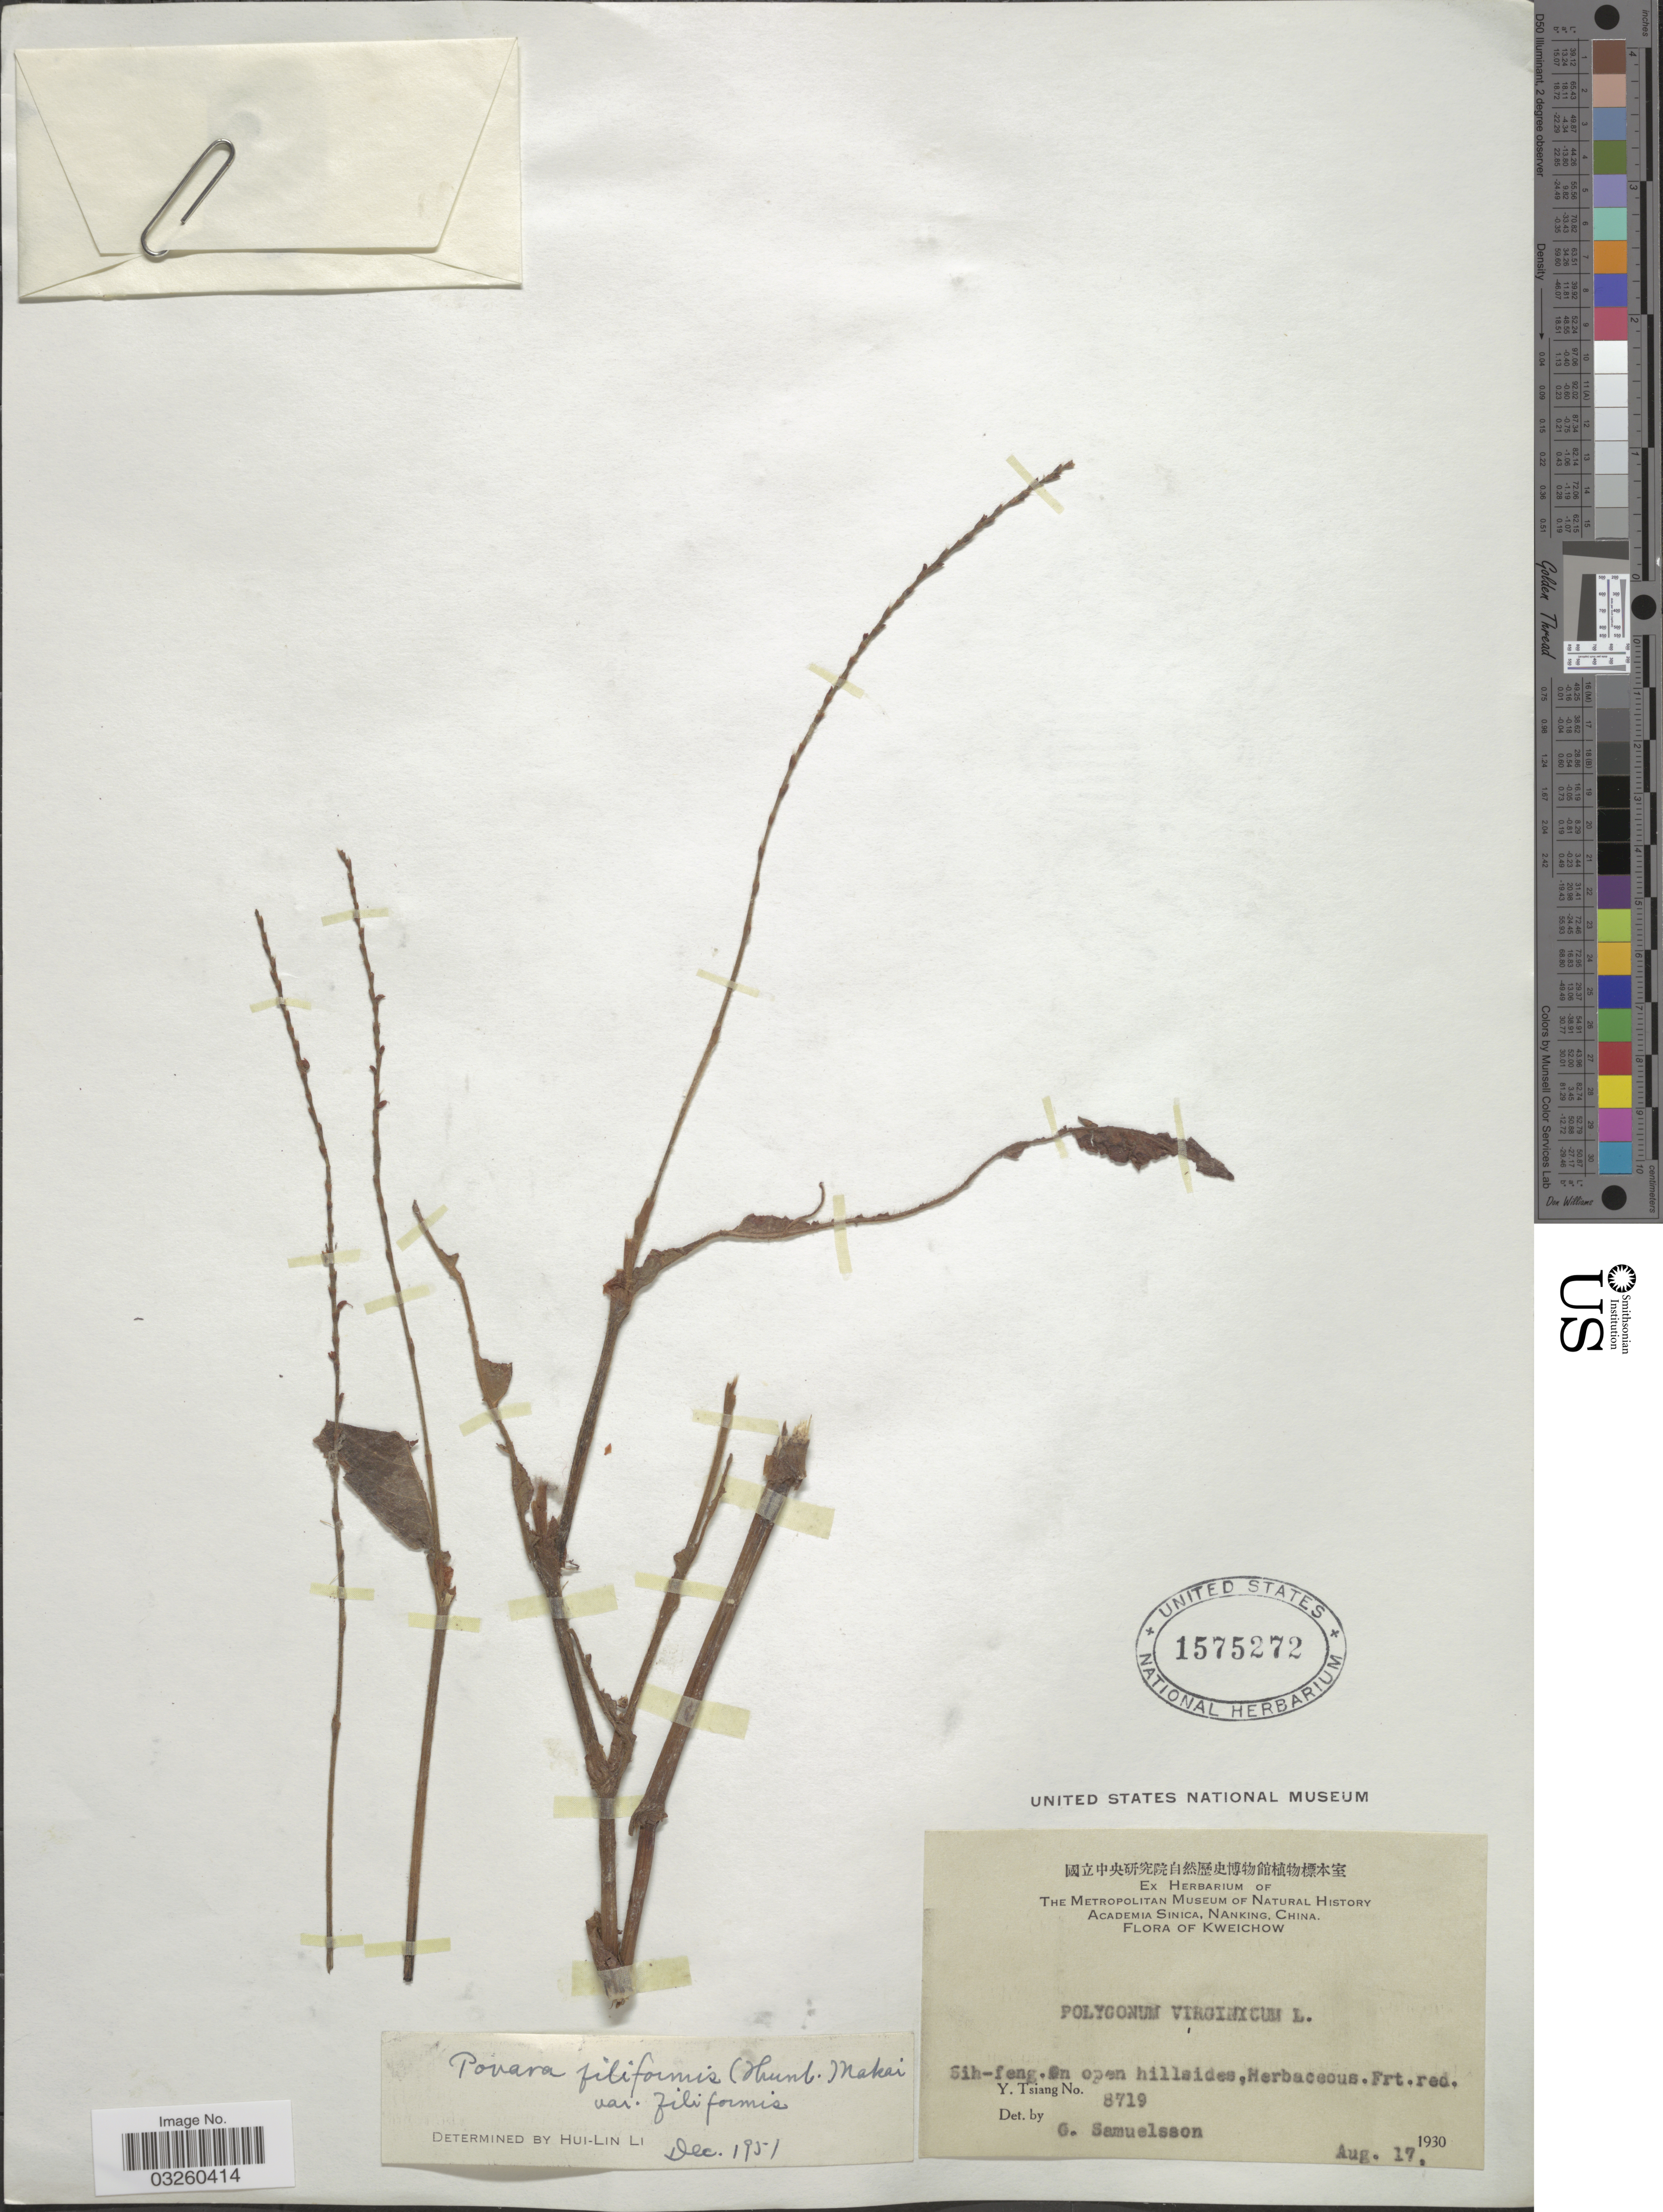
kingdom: Plantae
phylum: Tracheophyta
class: Magnoliopsida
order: Caryophyllales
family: Polygonaceae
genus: Persicaria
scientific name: Persicaria filiformis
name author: (Thunb.) Nakai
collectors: Y. Tsiang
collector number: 8719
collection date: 1930-08-17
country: China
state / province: Guizhou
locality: Kweichow. Sih-feng. On open hillsides.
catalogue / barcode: US 1575272